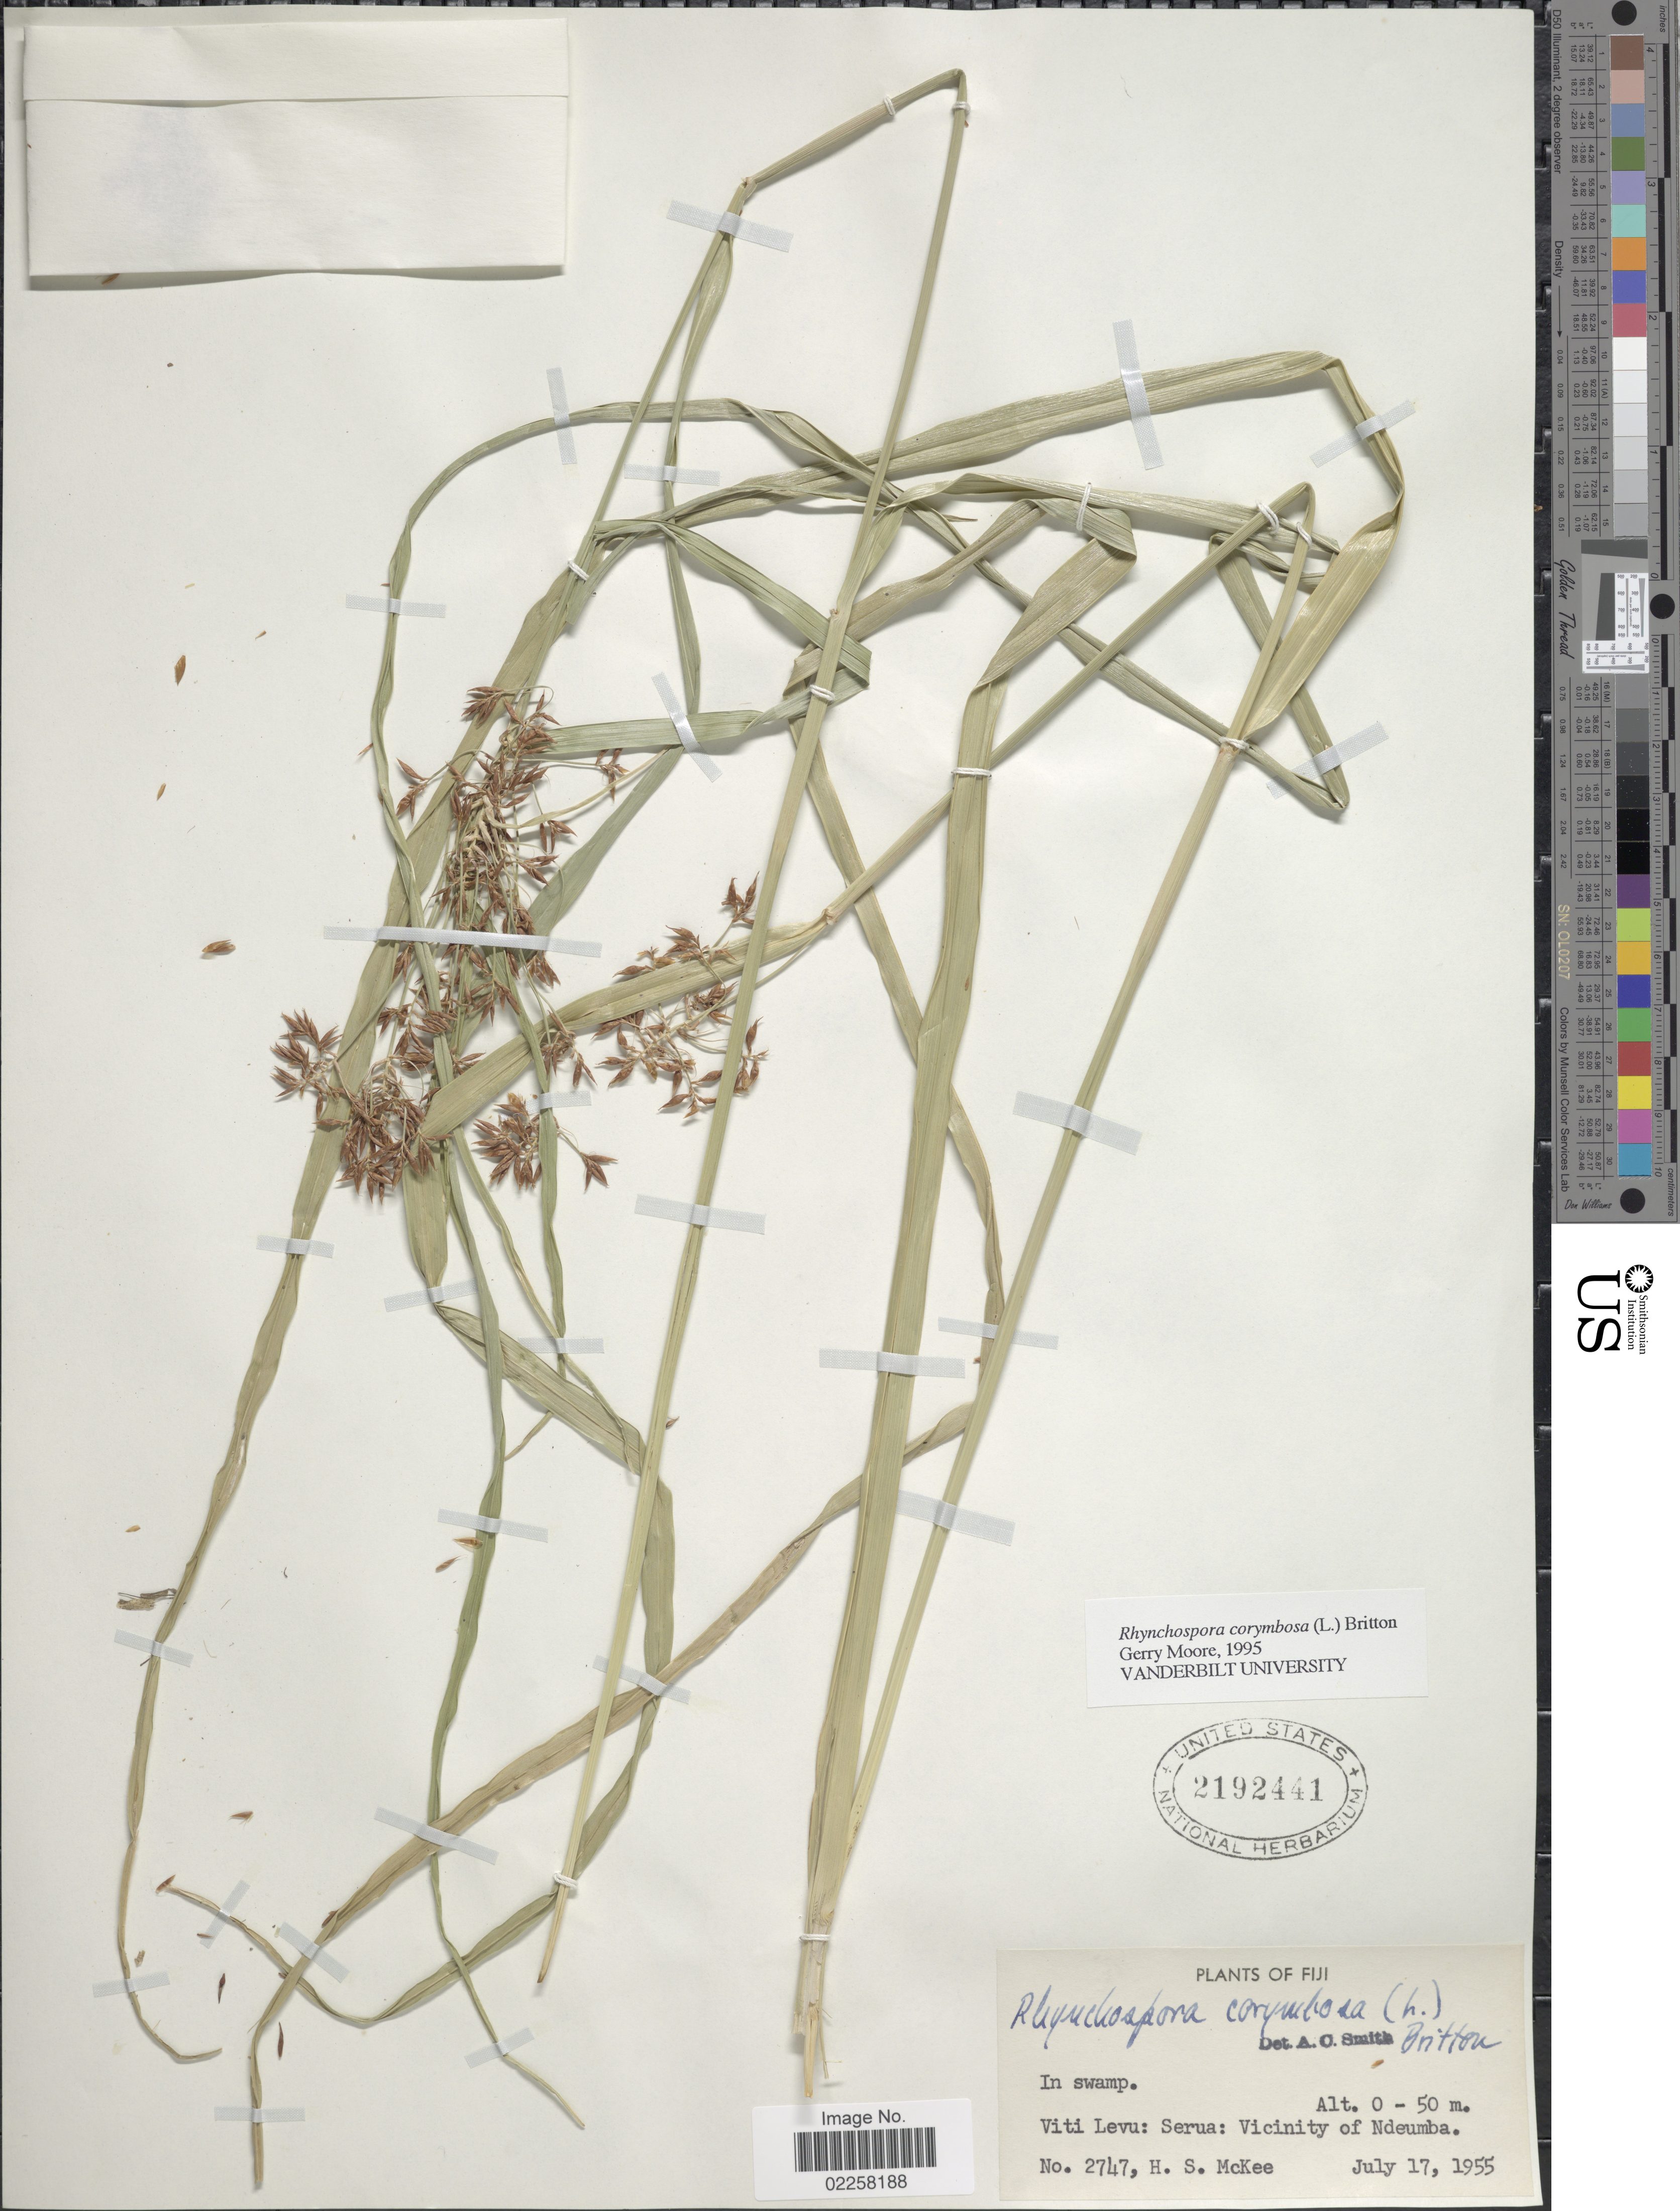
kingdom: Plantae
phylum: Tracheophyta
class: Liliopsida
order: Poales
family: Cyperaceae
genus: Rhynchospora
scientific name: Rhynchospora corymbosa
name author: (L.) Britton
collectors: H. S. McKee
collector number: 2747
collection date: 1955-07-17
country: Fiji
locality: Viti Levu: Serua: Vicinity of Ndeumba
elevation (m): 0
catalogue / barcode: US 2192441